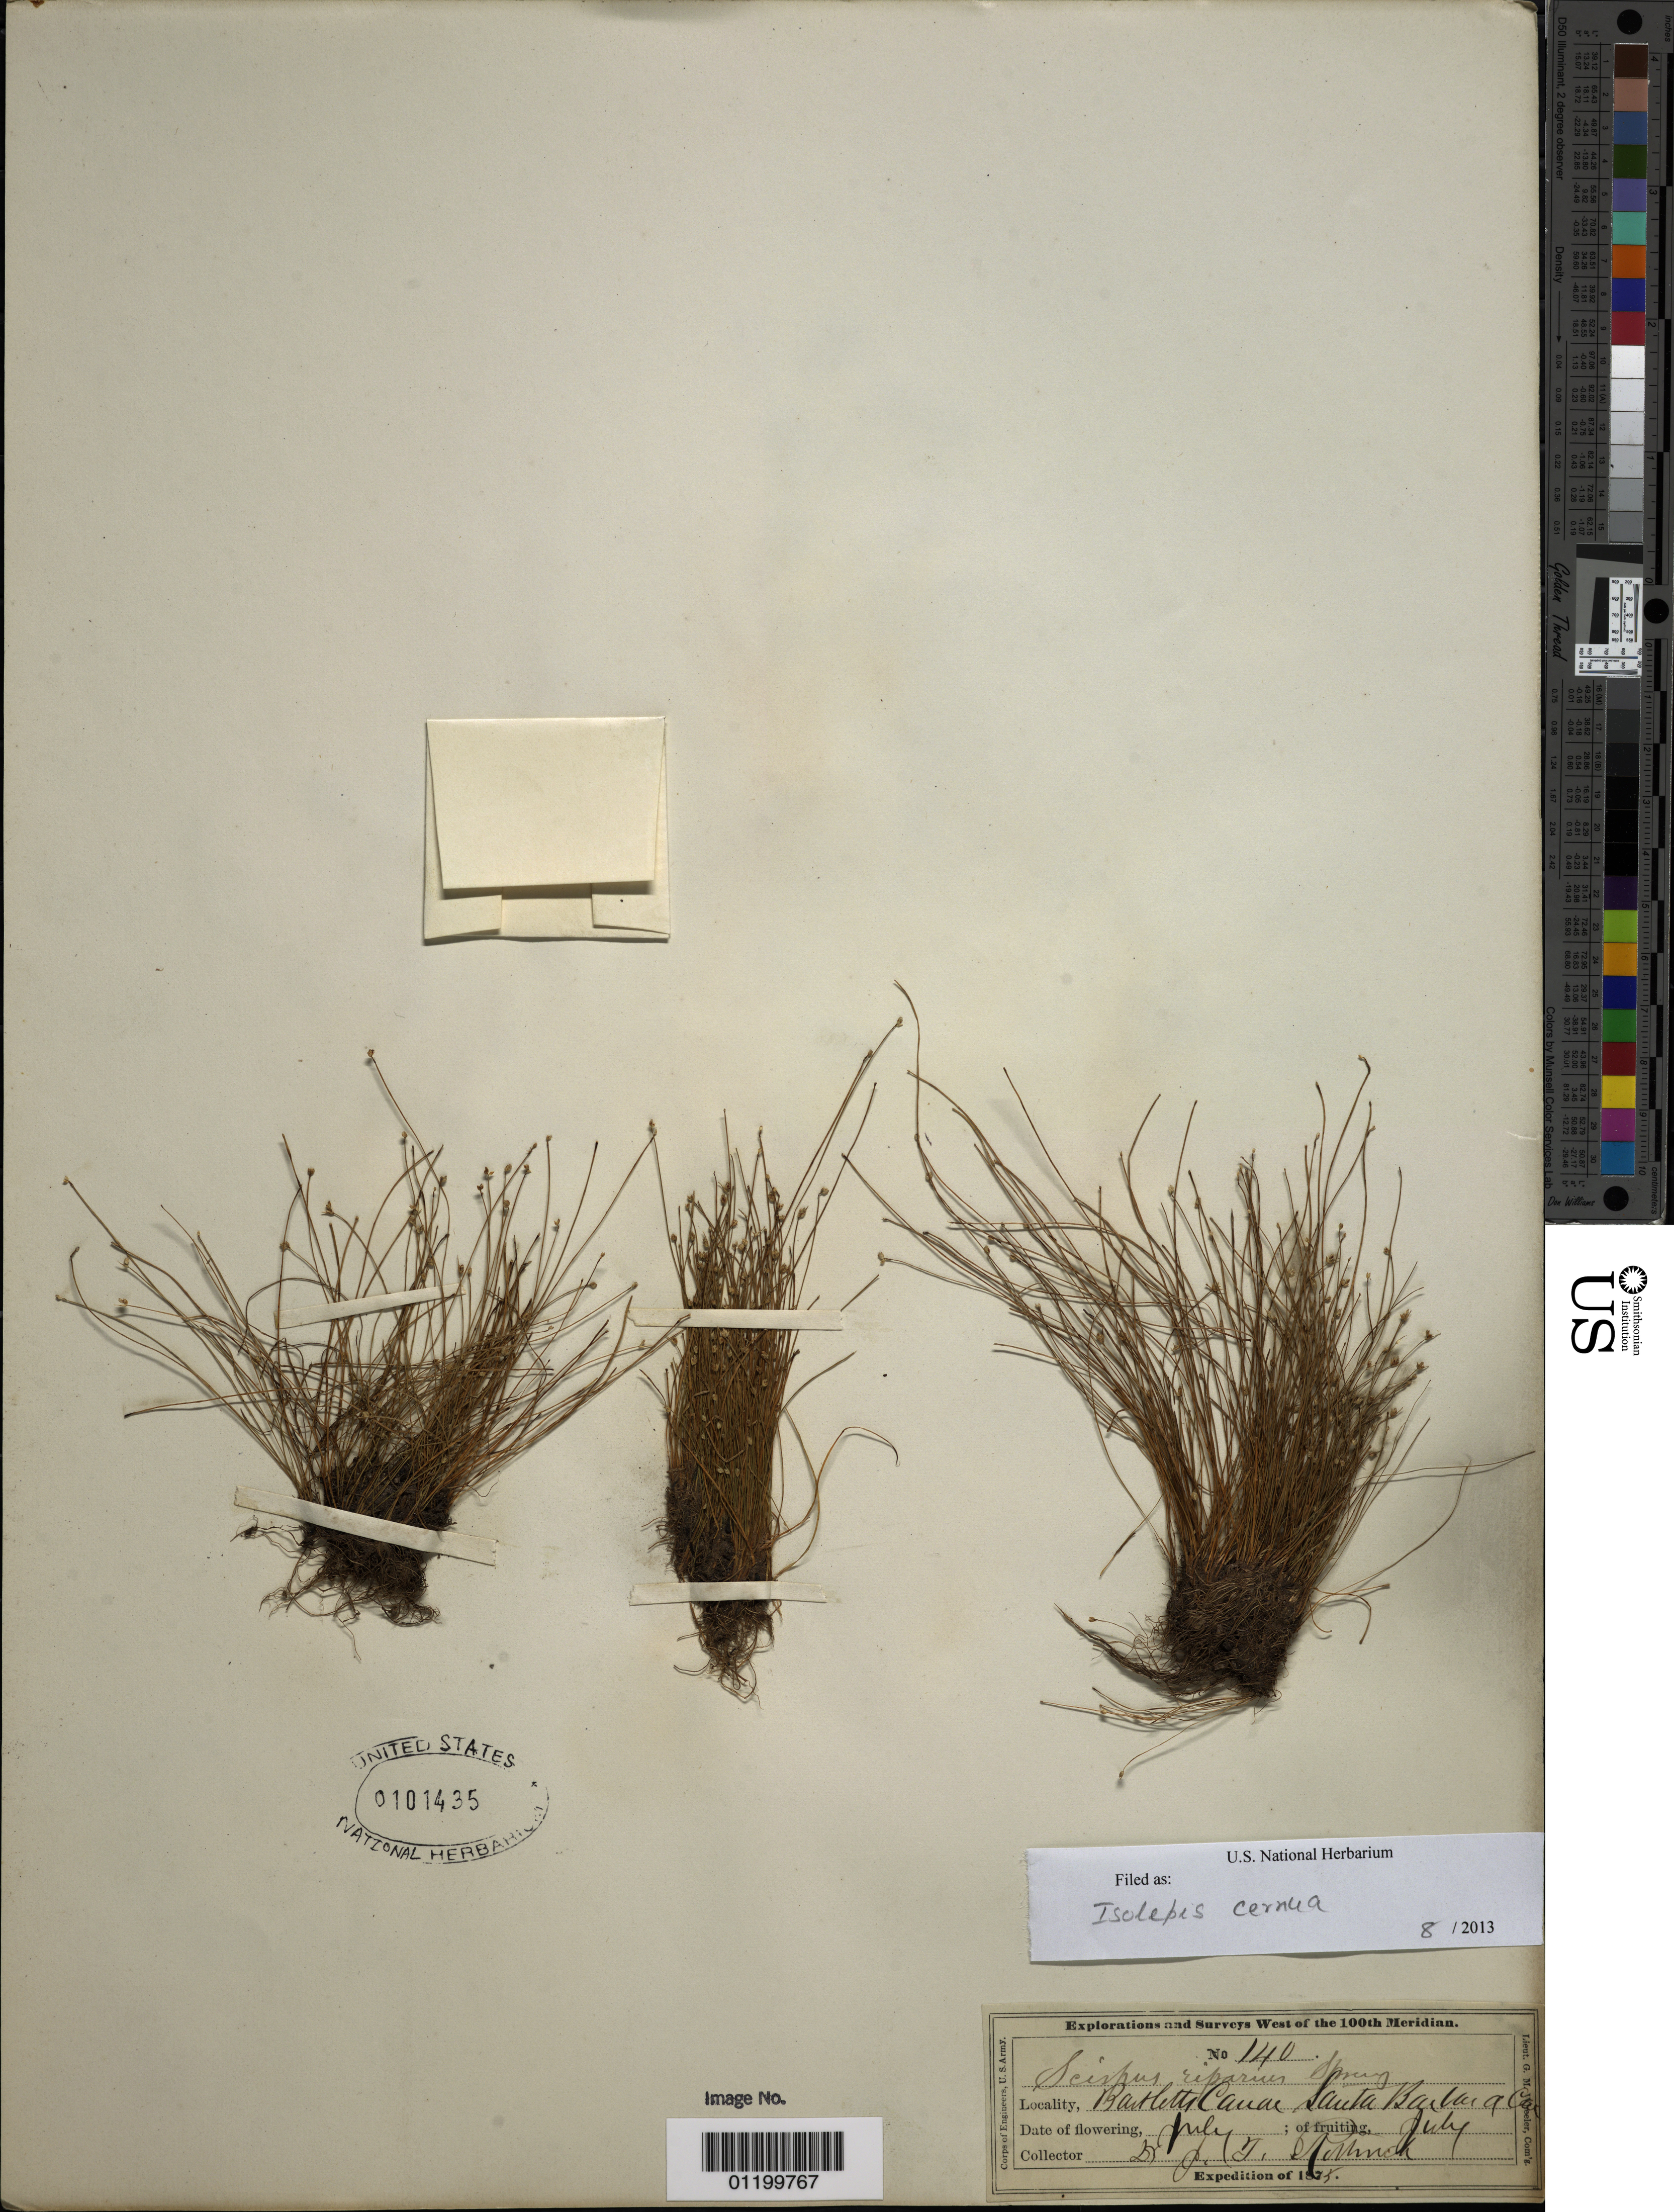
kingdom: Plantae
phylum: Tracheophyta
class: Liliopsida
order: Poales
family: Cyperaceae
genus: Isolepis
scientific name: Isolepis cernua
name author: (Vahl) Roem. & Schult.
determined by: Strong, Mark T., (BOT), Smithsonian Institution - National Museum of Natural History (UNITED STATES)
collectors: J. T. Rothrock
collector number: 140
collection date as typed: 1875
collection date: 1875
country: United States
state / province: California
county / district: Santa Barbara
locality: Santa Barbara.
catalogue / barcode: US 101435